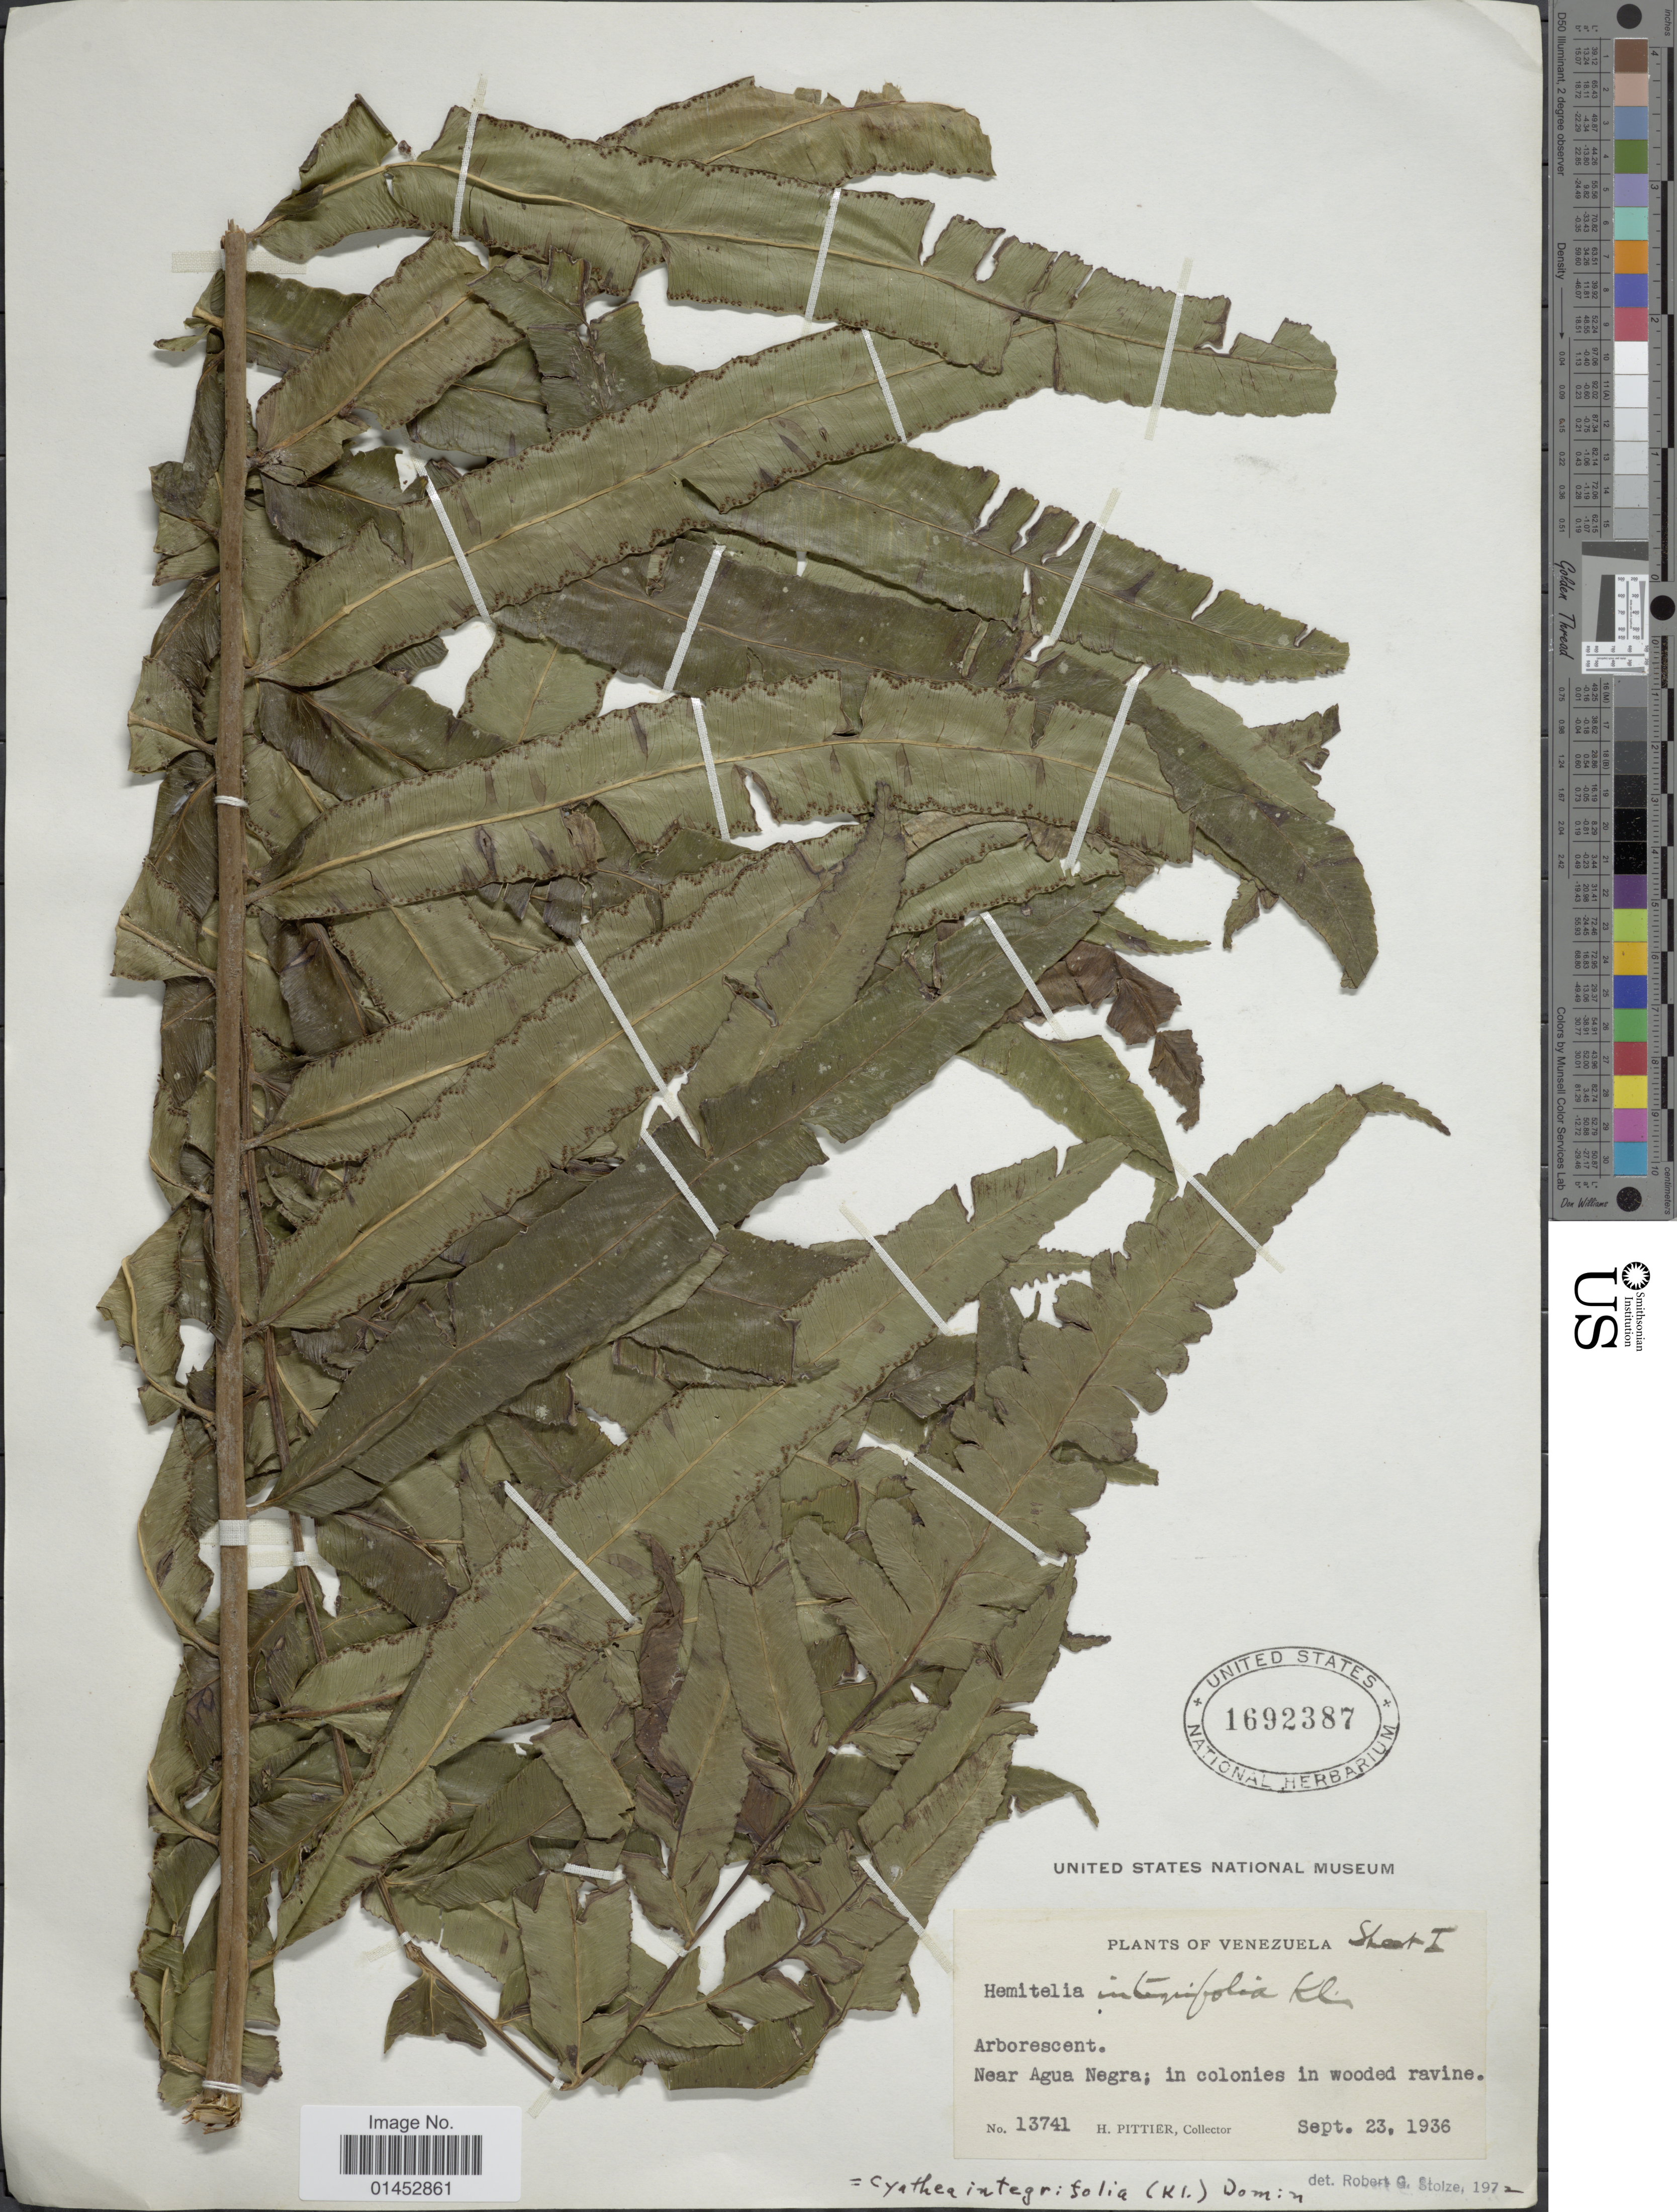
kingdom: Plantae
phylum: Tracheophyta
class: Polypodiopsida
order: Cyatheales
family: Cyatheaceae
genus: Cyathea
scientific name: Cyathea speciosa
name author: Humb. & Bonpl. ex Willd.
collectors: H. F. Pittier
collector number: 13741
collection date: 1936-09-23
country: Venezuela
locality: Near Agua Negra; in colinies in wooded ravine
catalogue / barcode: US 1692387